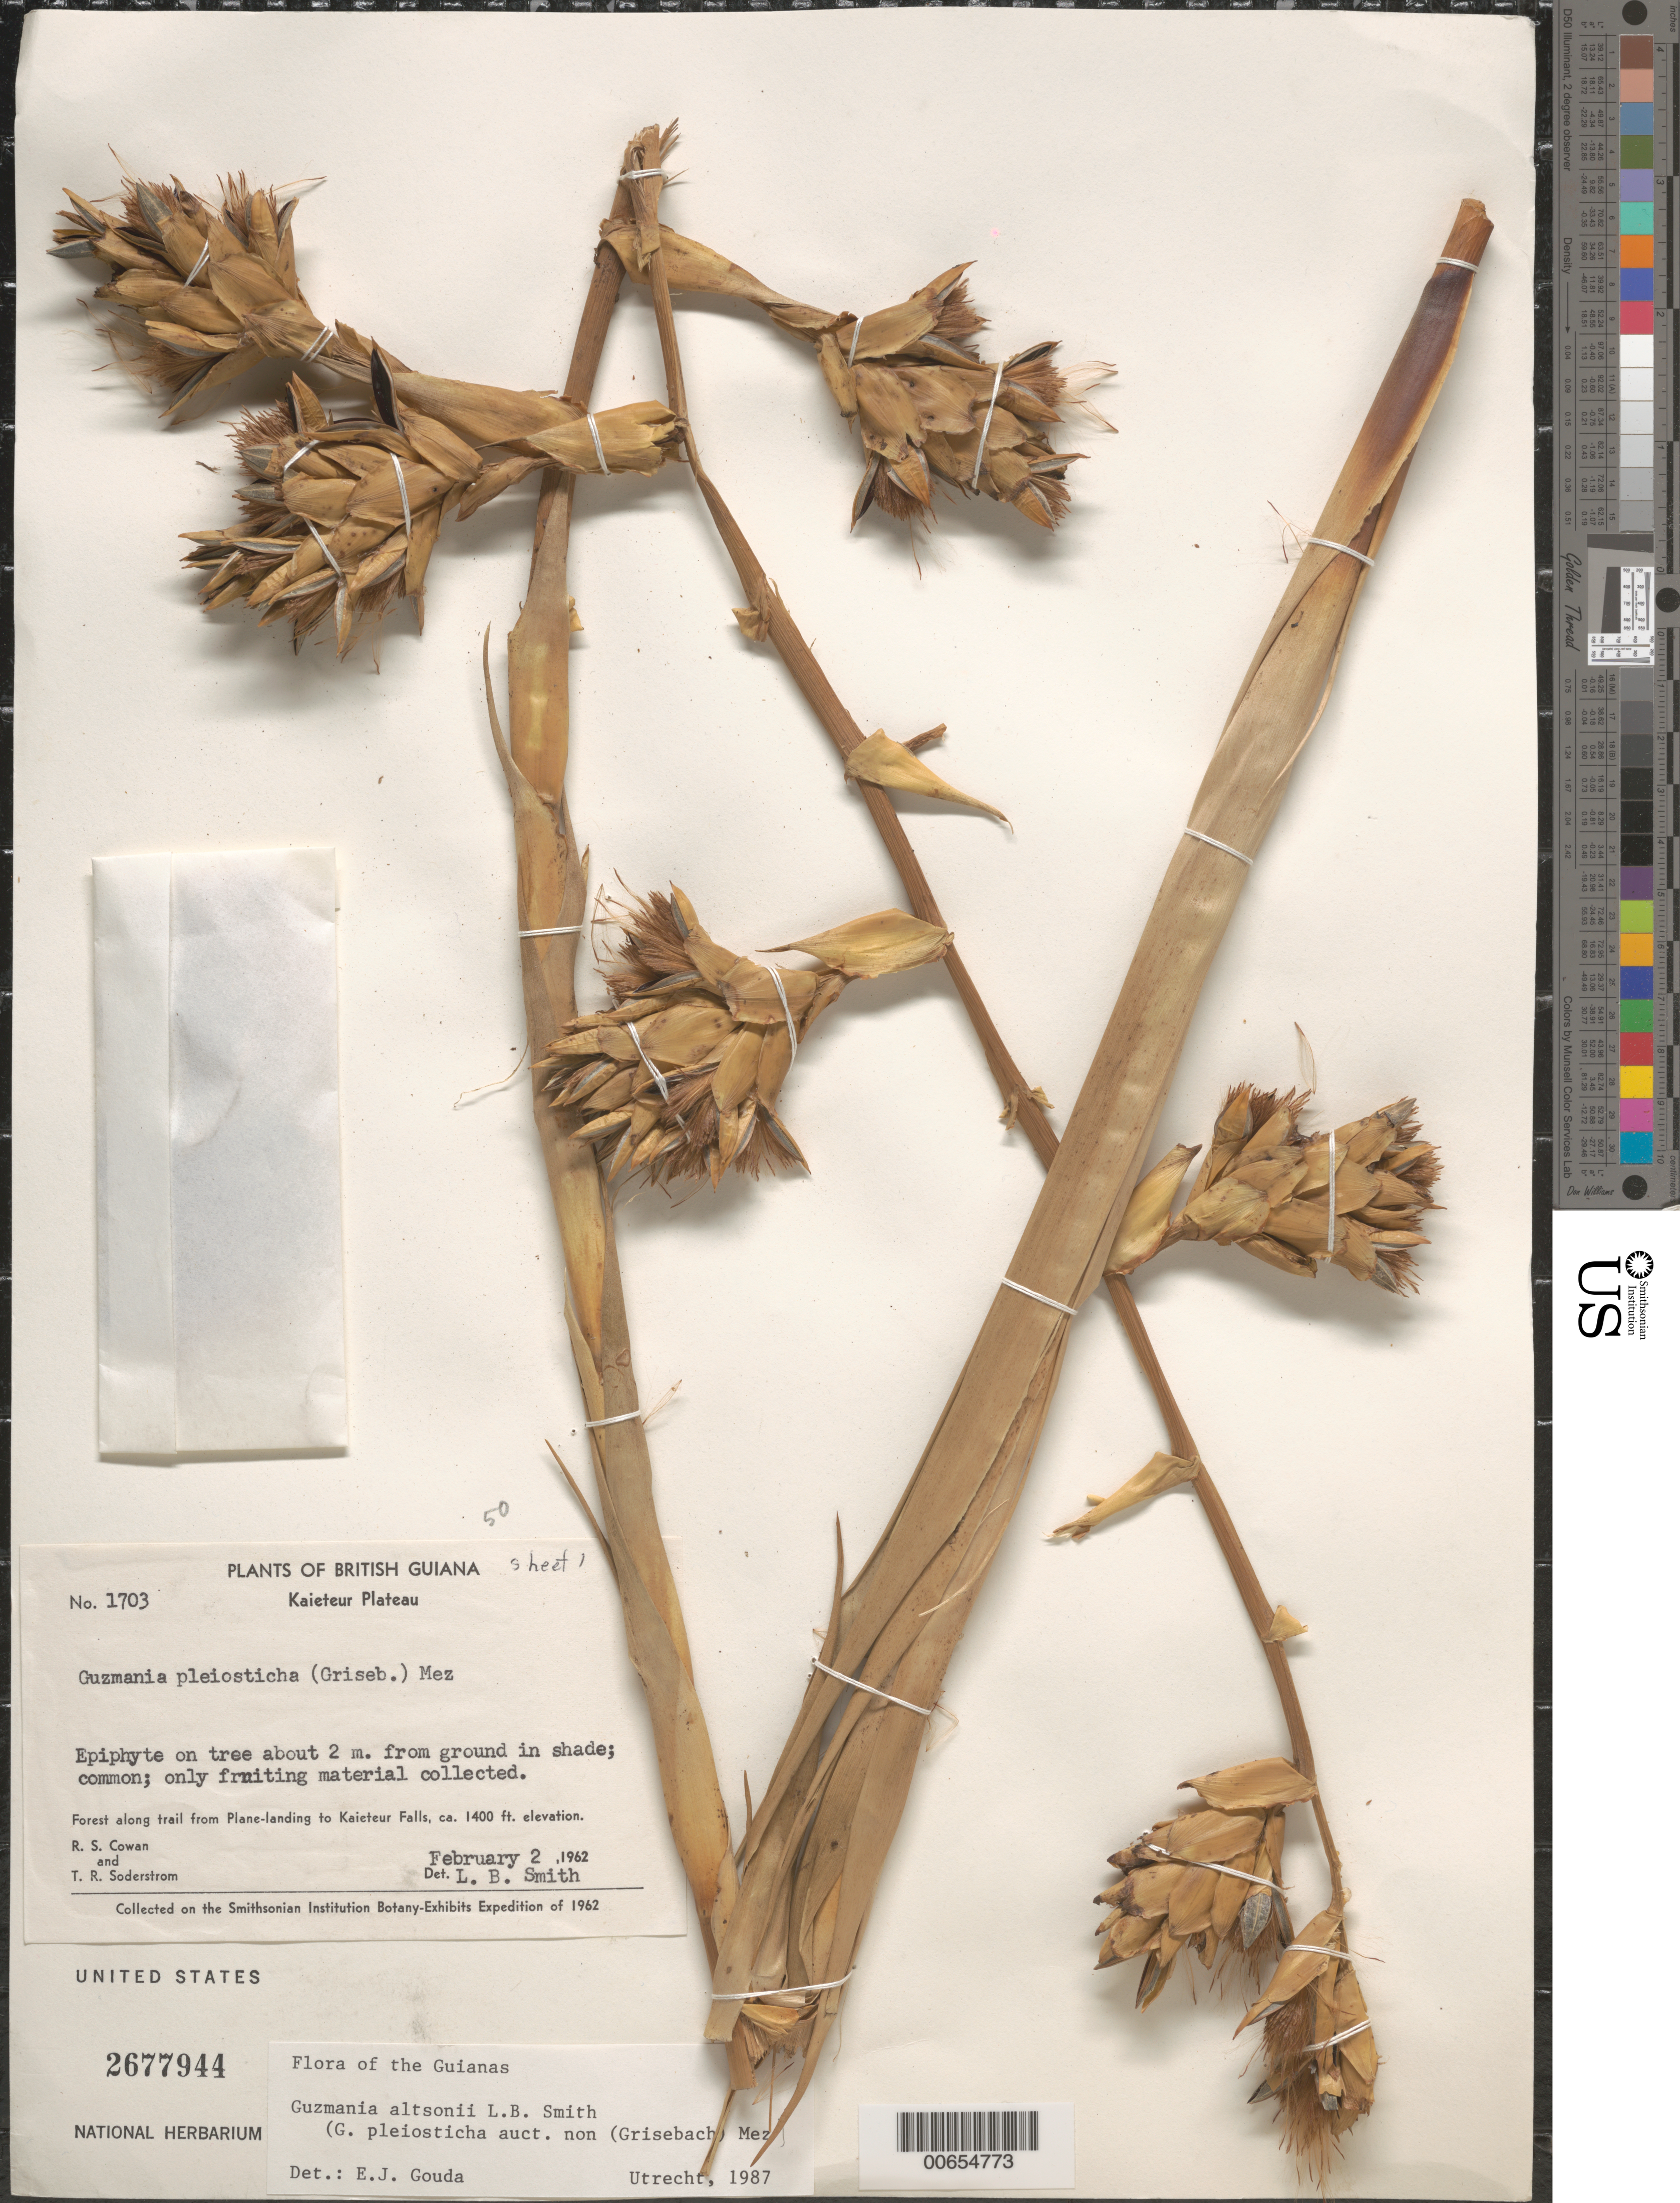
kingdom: Plantae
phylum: Tracheophyta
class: Liliopsida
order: Poales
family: Bromeliaceae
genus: Guzmania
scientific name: Guzmania altsonii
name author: L.B. Sm.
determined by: Gouda, E. J.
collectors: R. S. Cowan & T. R. Soderstrom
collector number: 1703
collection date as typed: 2-Feb-62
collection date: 1962-02-02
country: Guyana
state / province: Potaro-Siparuni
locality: Kaieteur Plateau, along trail from plane landing to Kaieteur Falls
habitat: Forest along road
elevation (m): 427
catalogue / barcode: US 2677944